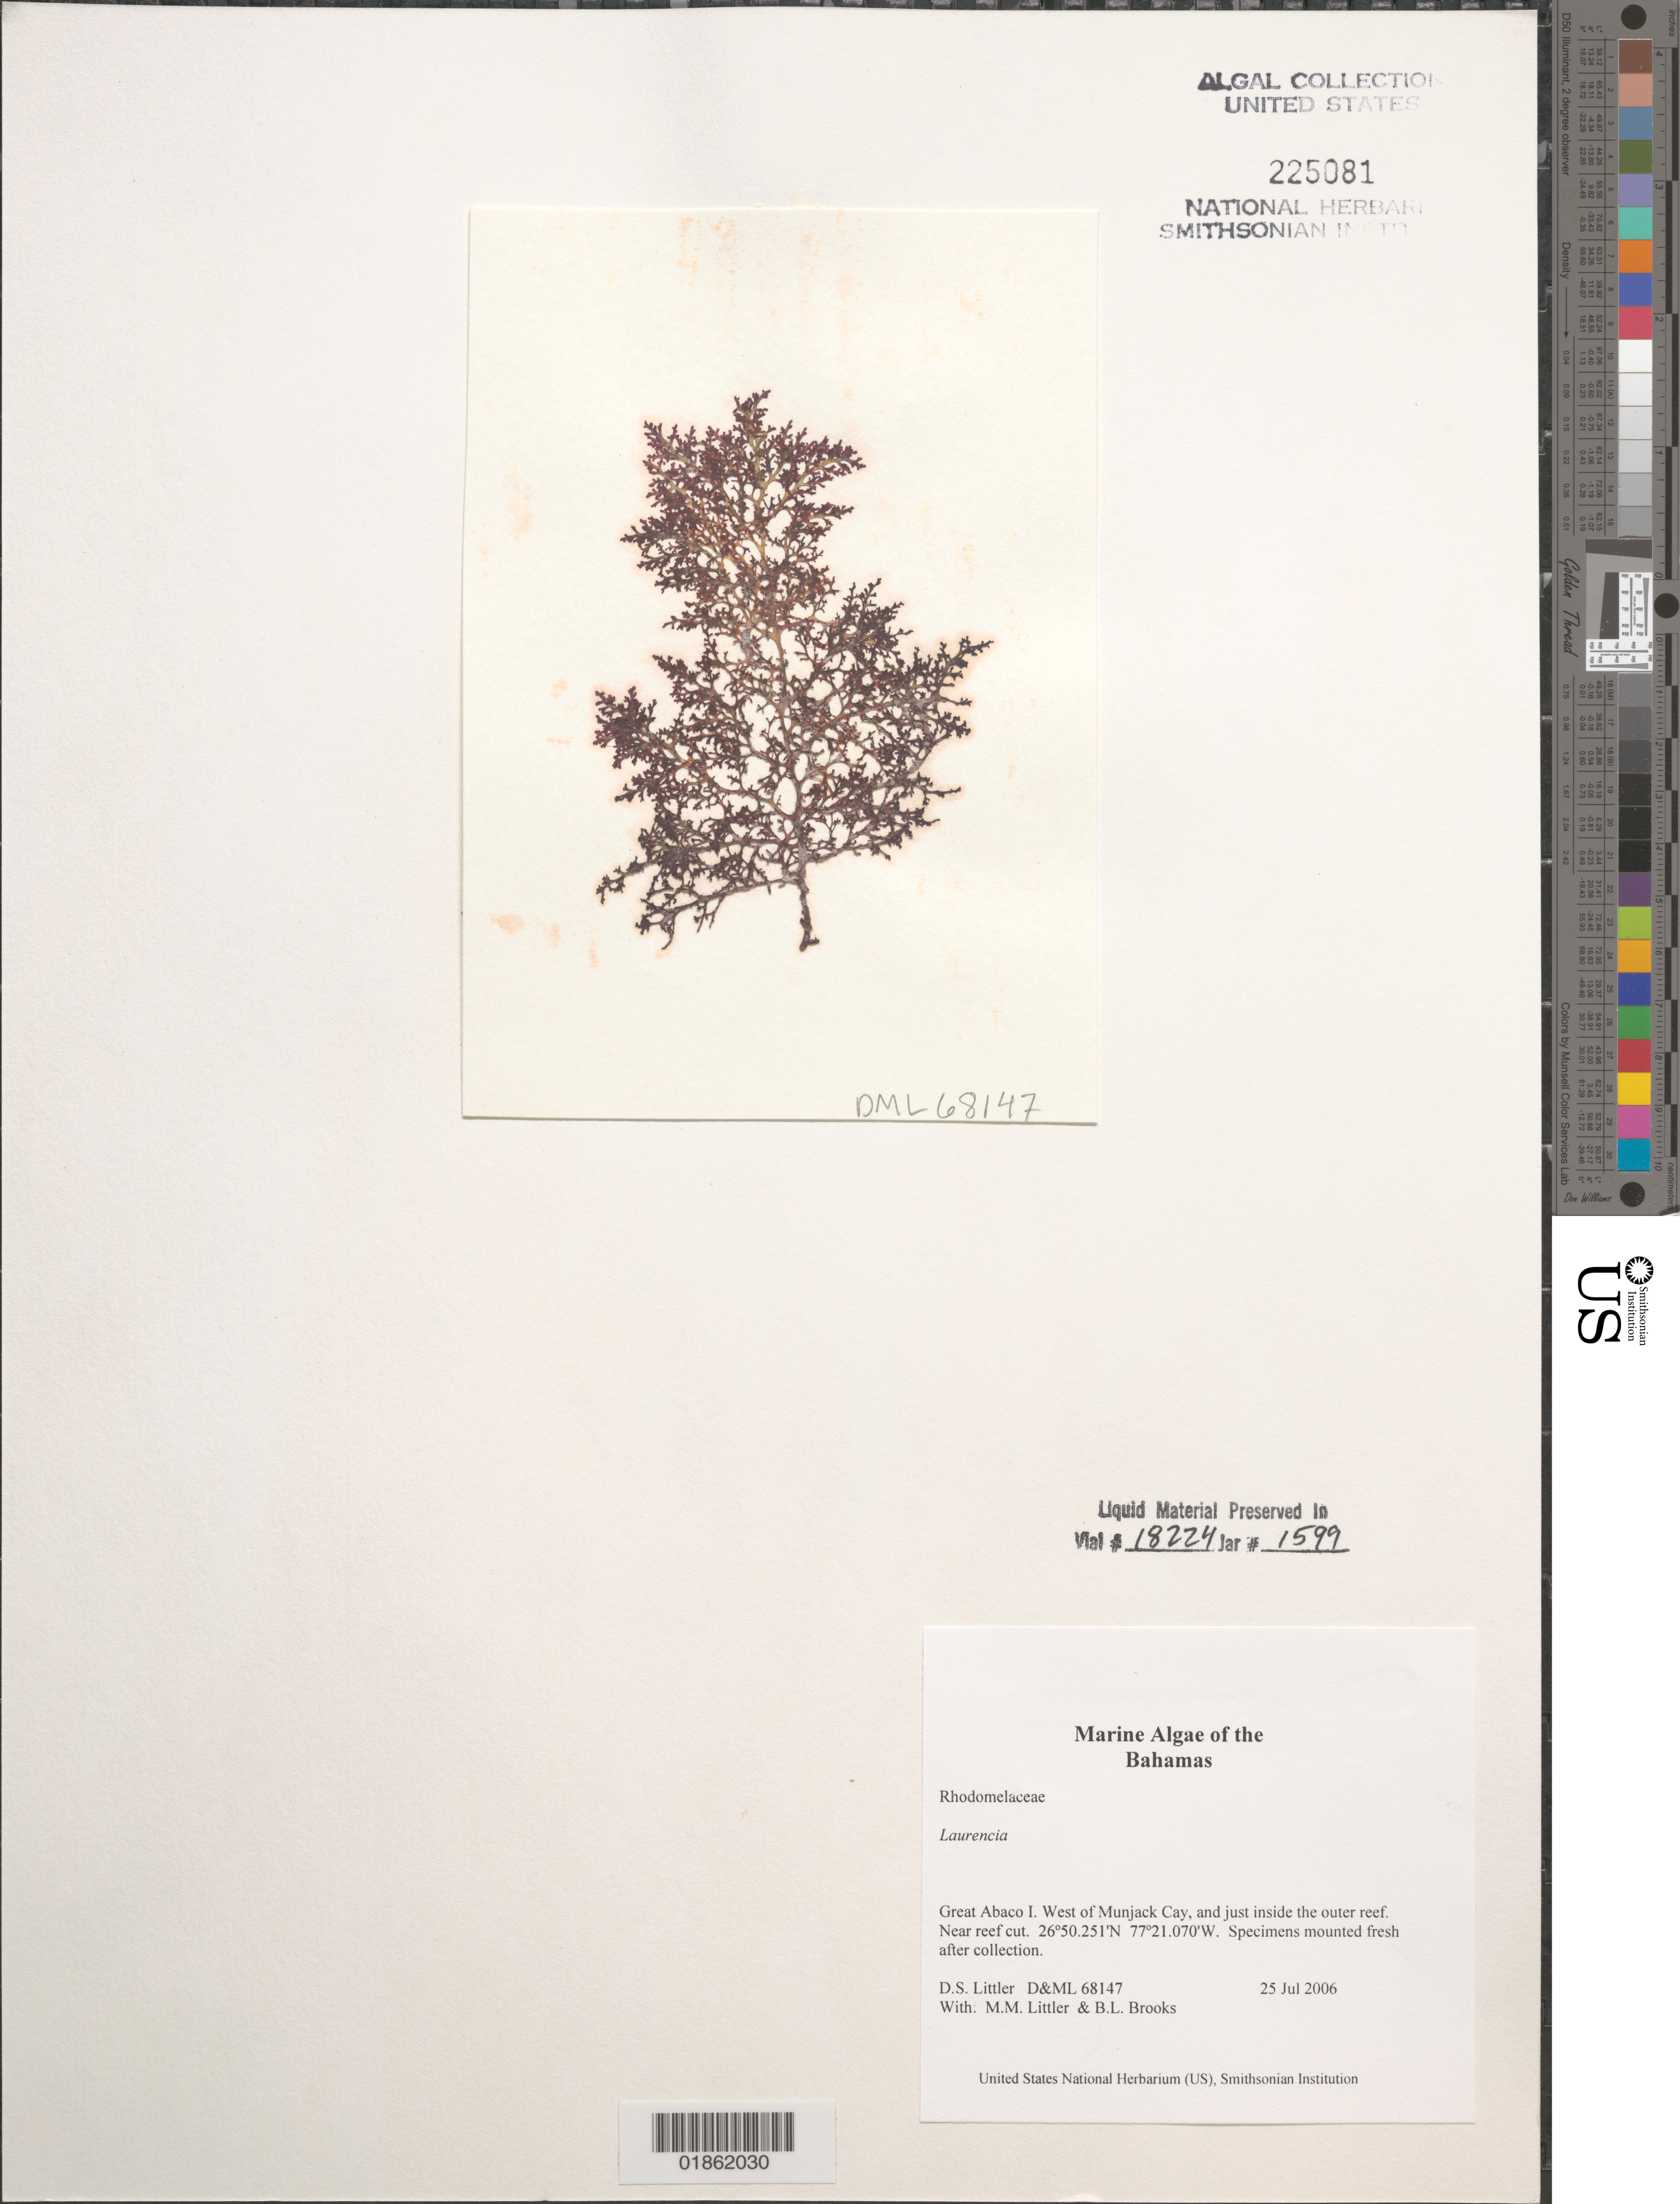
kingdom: Plantae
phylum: Rhodophyta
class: Florideophyceae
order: Ceramiales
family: Rhodomelaceae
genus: Laurencia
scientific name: Laurencia sp.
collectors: D. S. Littler, M. M. Littler & B. Lapointe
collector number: D&ML 68147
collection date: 2006-07-25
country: Bahamas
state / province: Hope Town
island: Nunjack Cay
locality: Abacos. Munjack [=Nunjack] Cay. W.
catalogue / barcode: US 225081